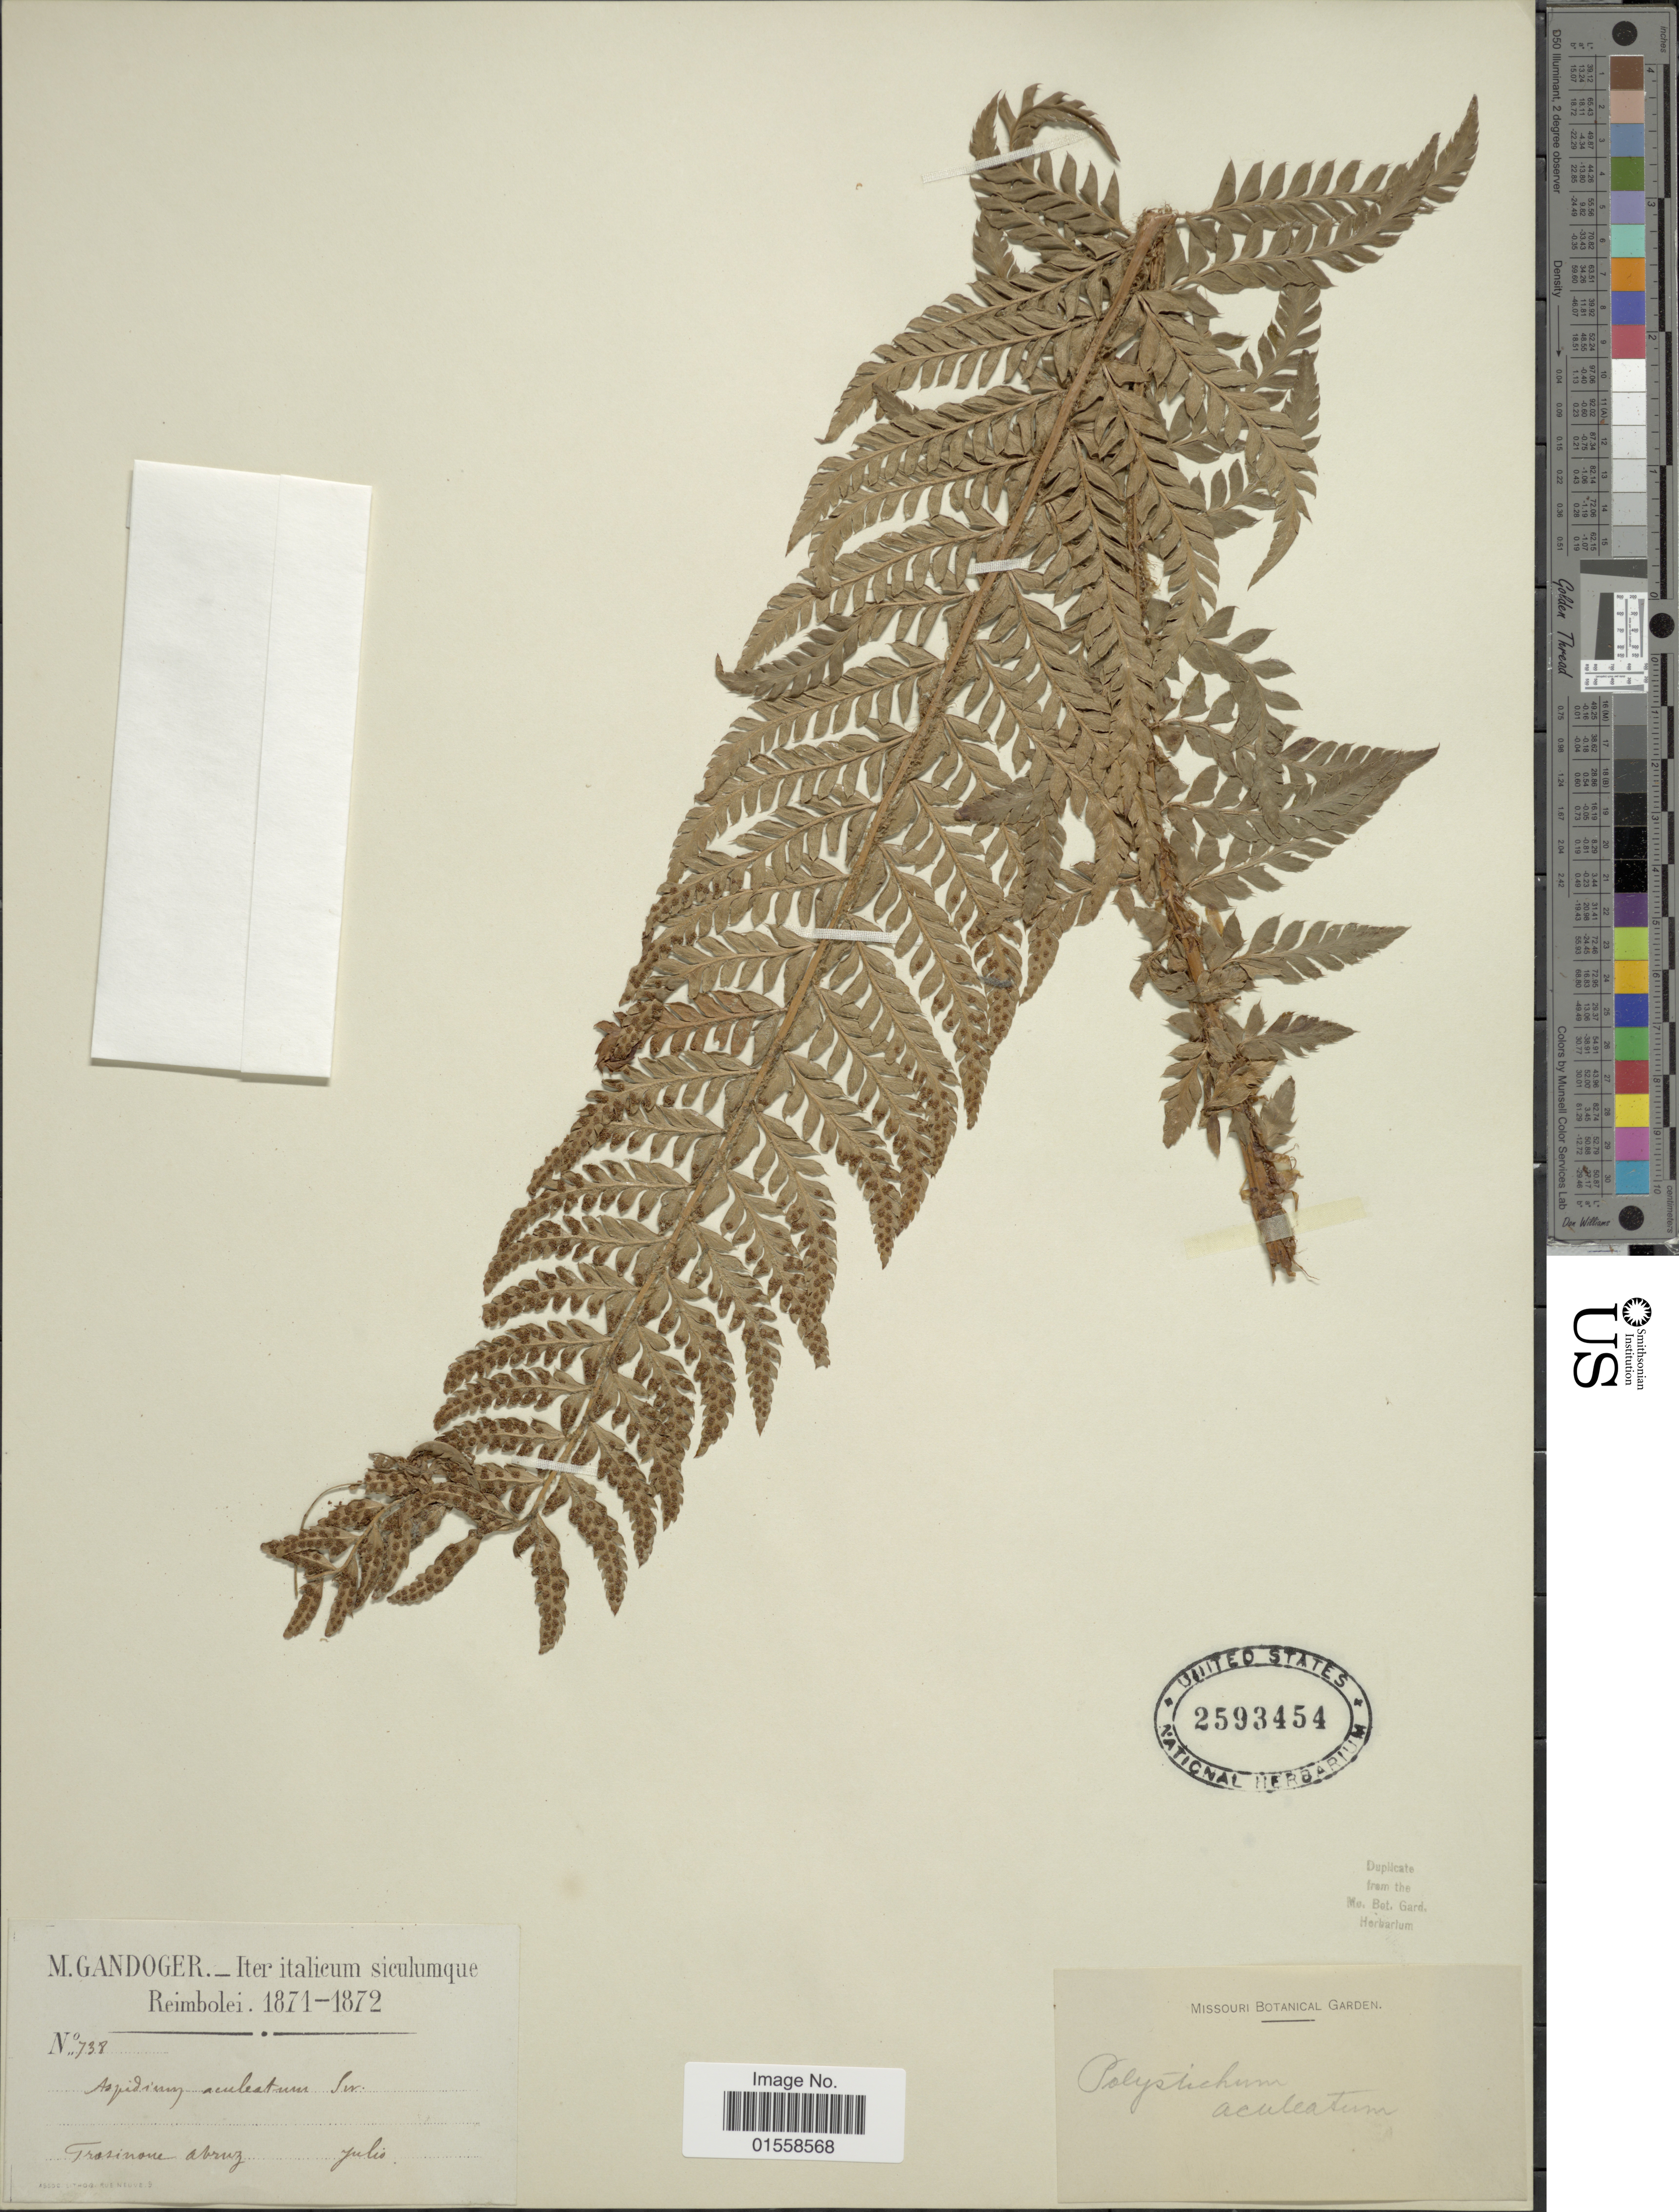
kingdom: Plantae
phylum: Tracheophyta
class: Polypodiopsida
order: Polypodiales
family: Dryopteridaceae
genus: Polystichum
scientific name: Polystichum aculeatum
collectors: M. Gandoger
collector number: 738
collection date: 1871-07/1872-07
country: Italy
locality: Italicum sculumque. Trasinou Abruz. [interpreted]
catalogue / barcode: US 2593454